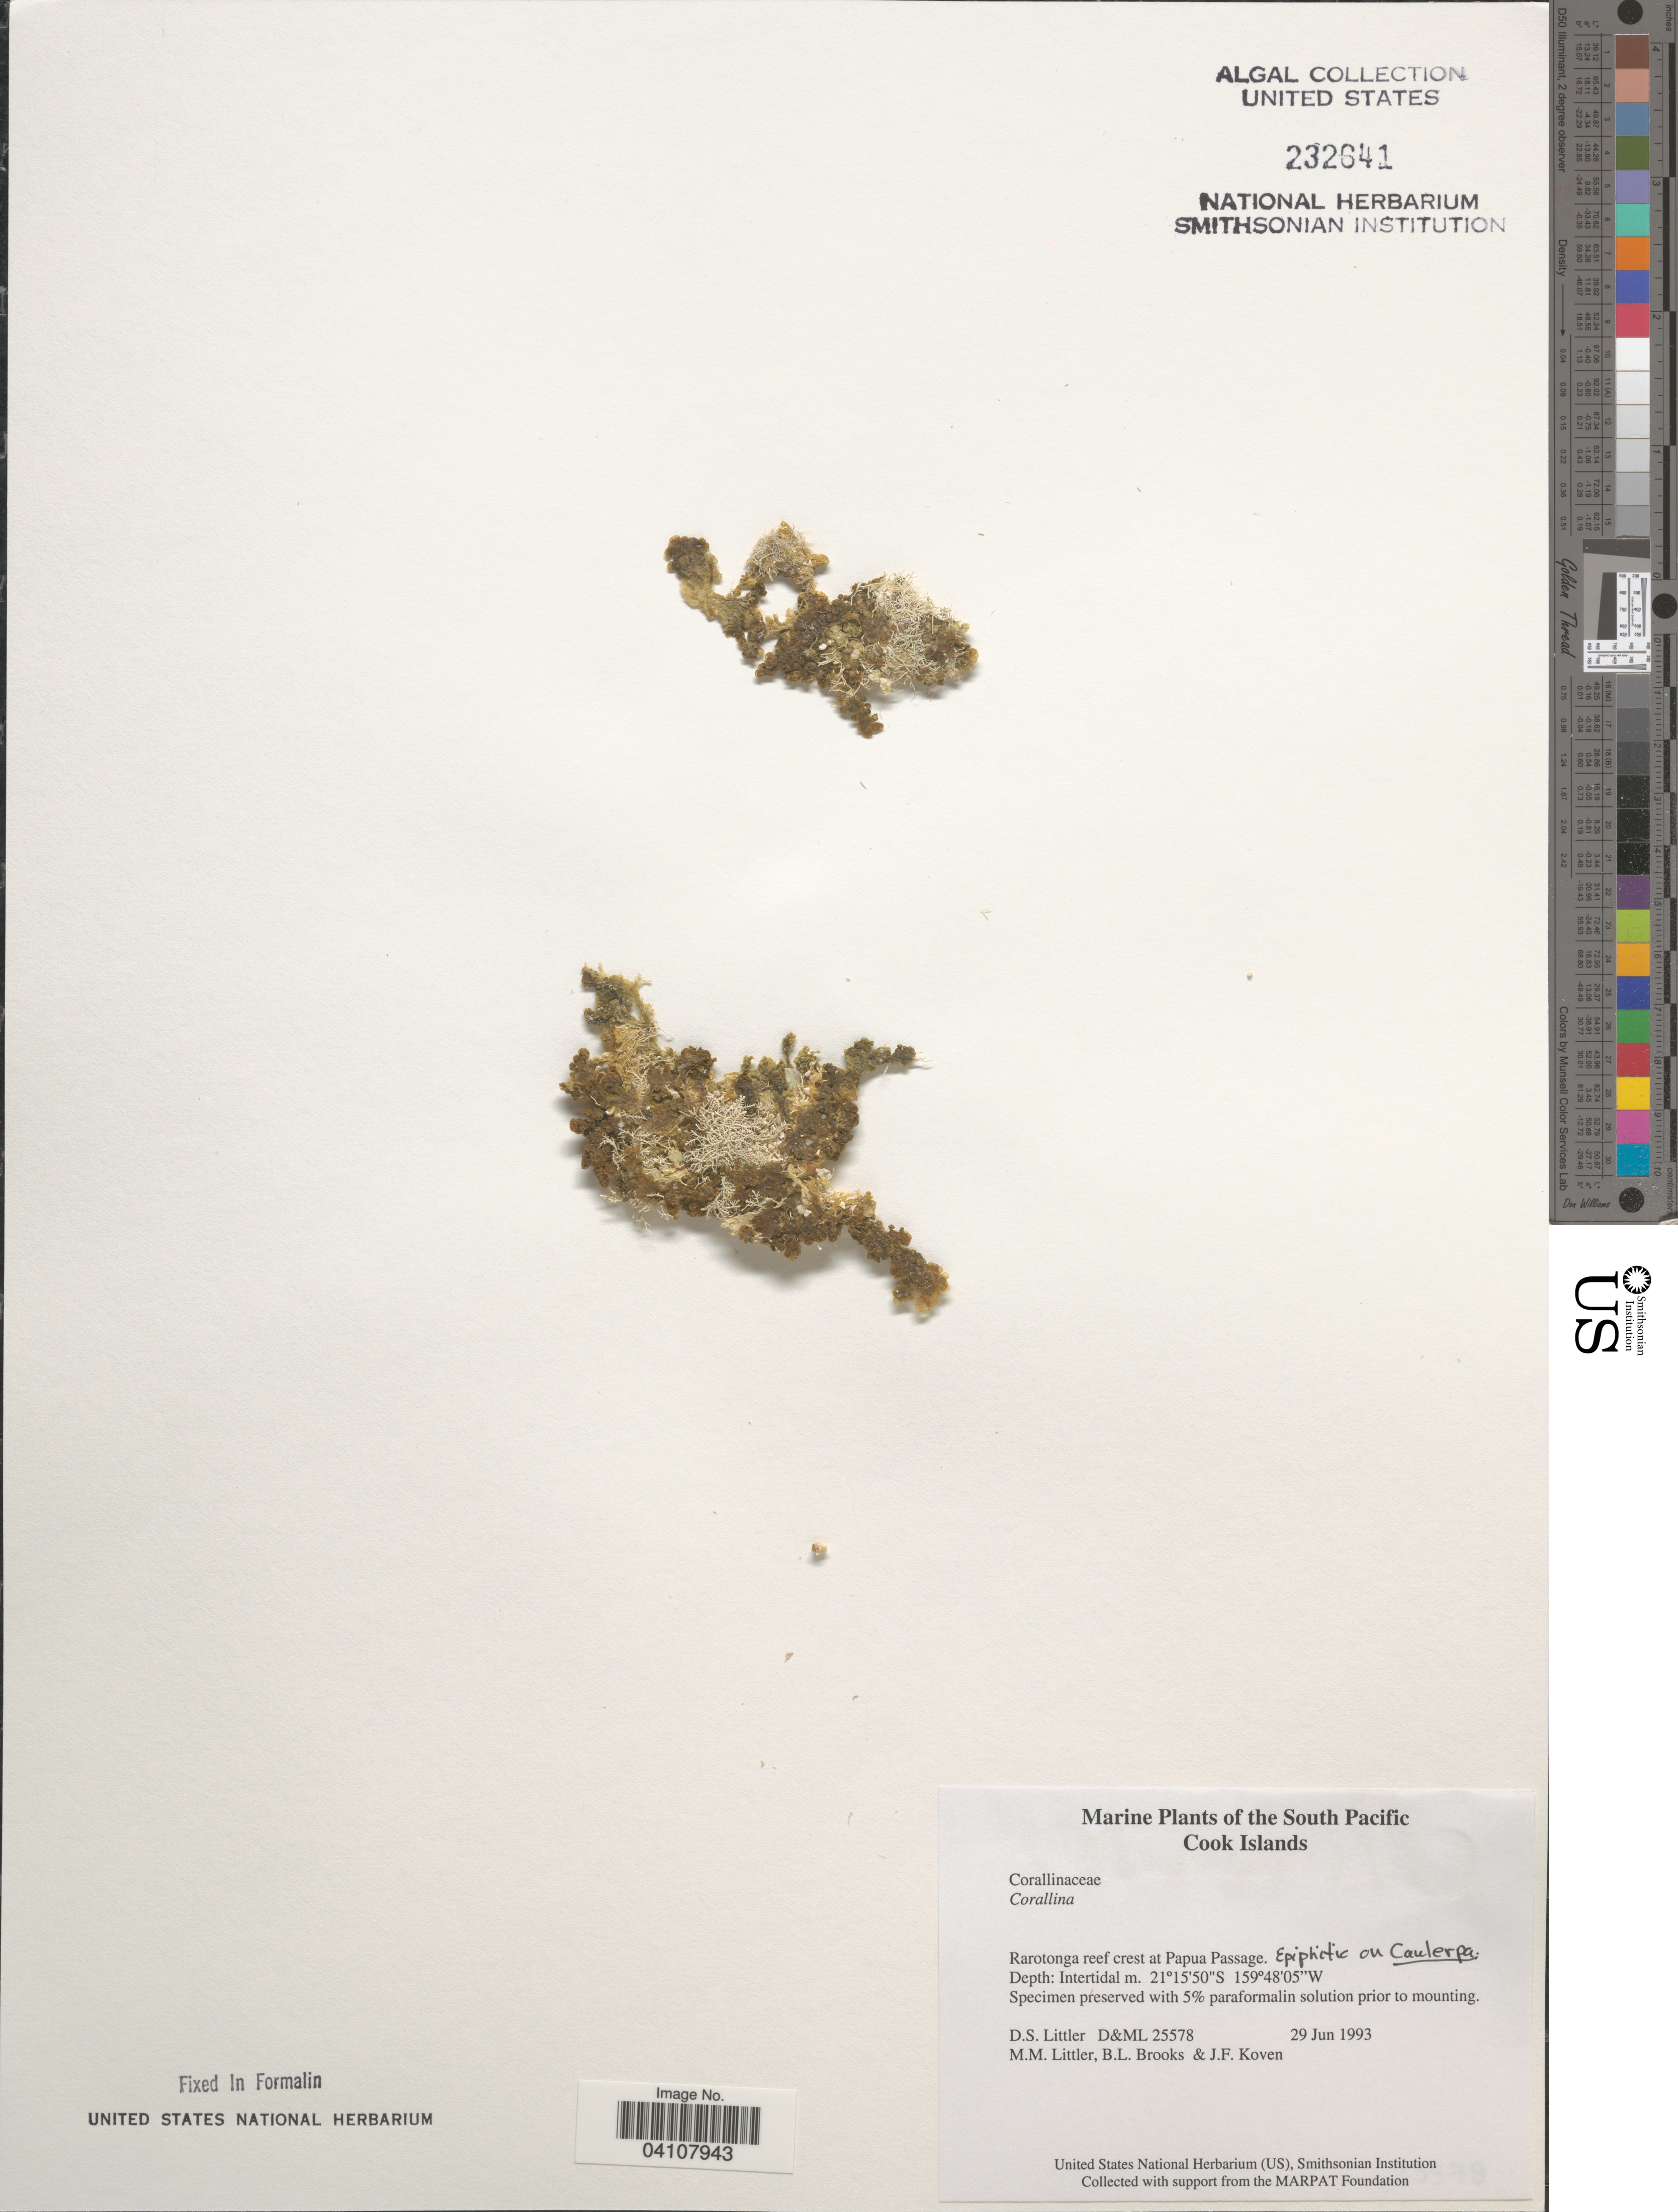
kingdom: Plantae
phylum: Rhodophyta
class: Florideophyceae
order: Corallinales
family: Corallinaceae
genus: Corallina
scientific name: Corallina sp.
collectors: D. S. Littler, B. Brooks & J. Koven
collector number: D&ML25578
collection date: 1993-06-29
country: Cook Islands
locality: The South Pacific. Rarotonga reef crest at Papua Passage.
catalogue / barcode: US 232641